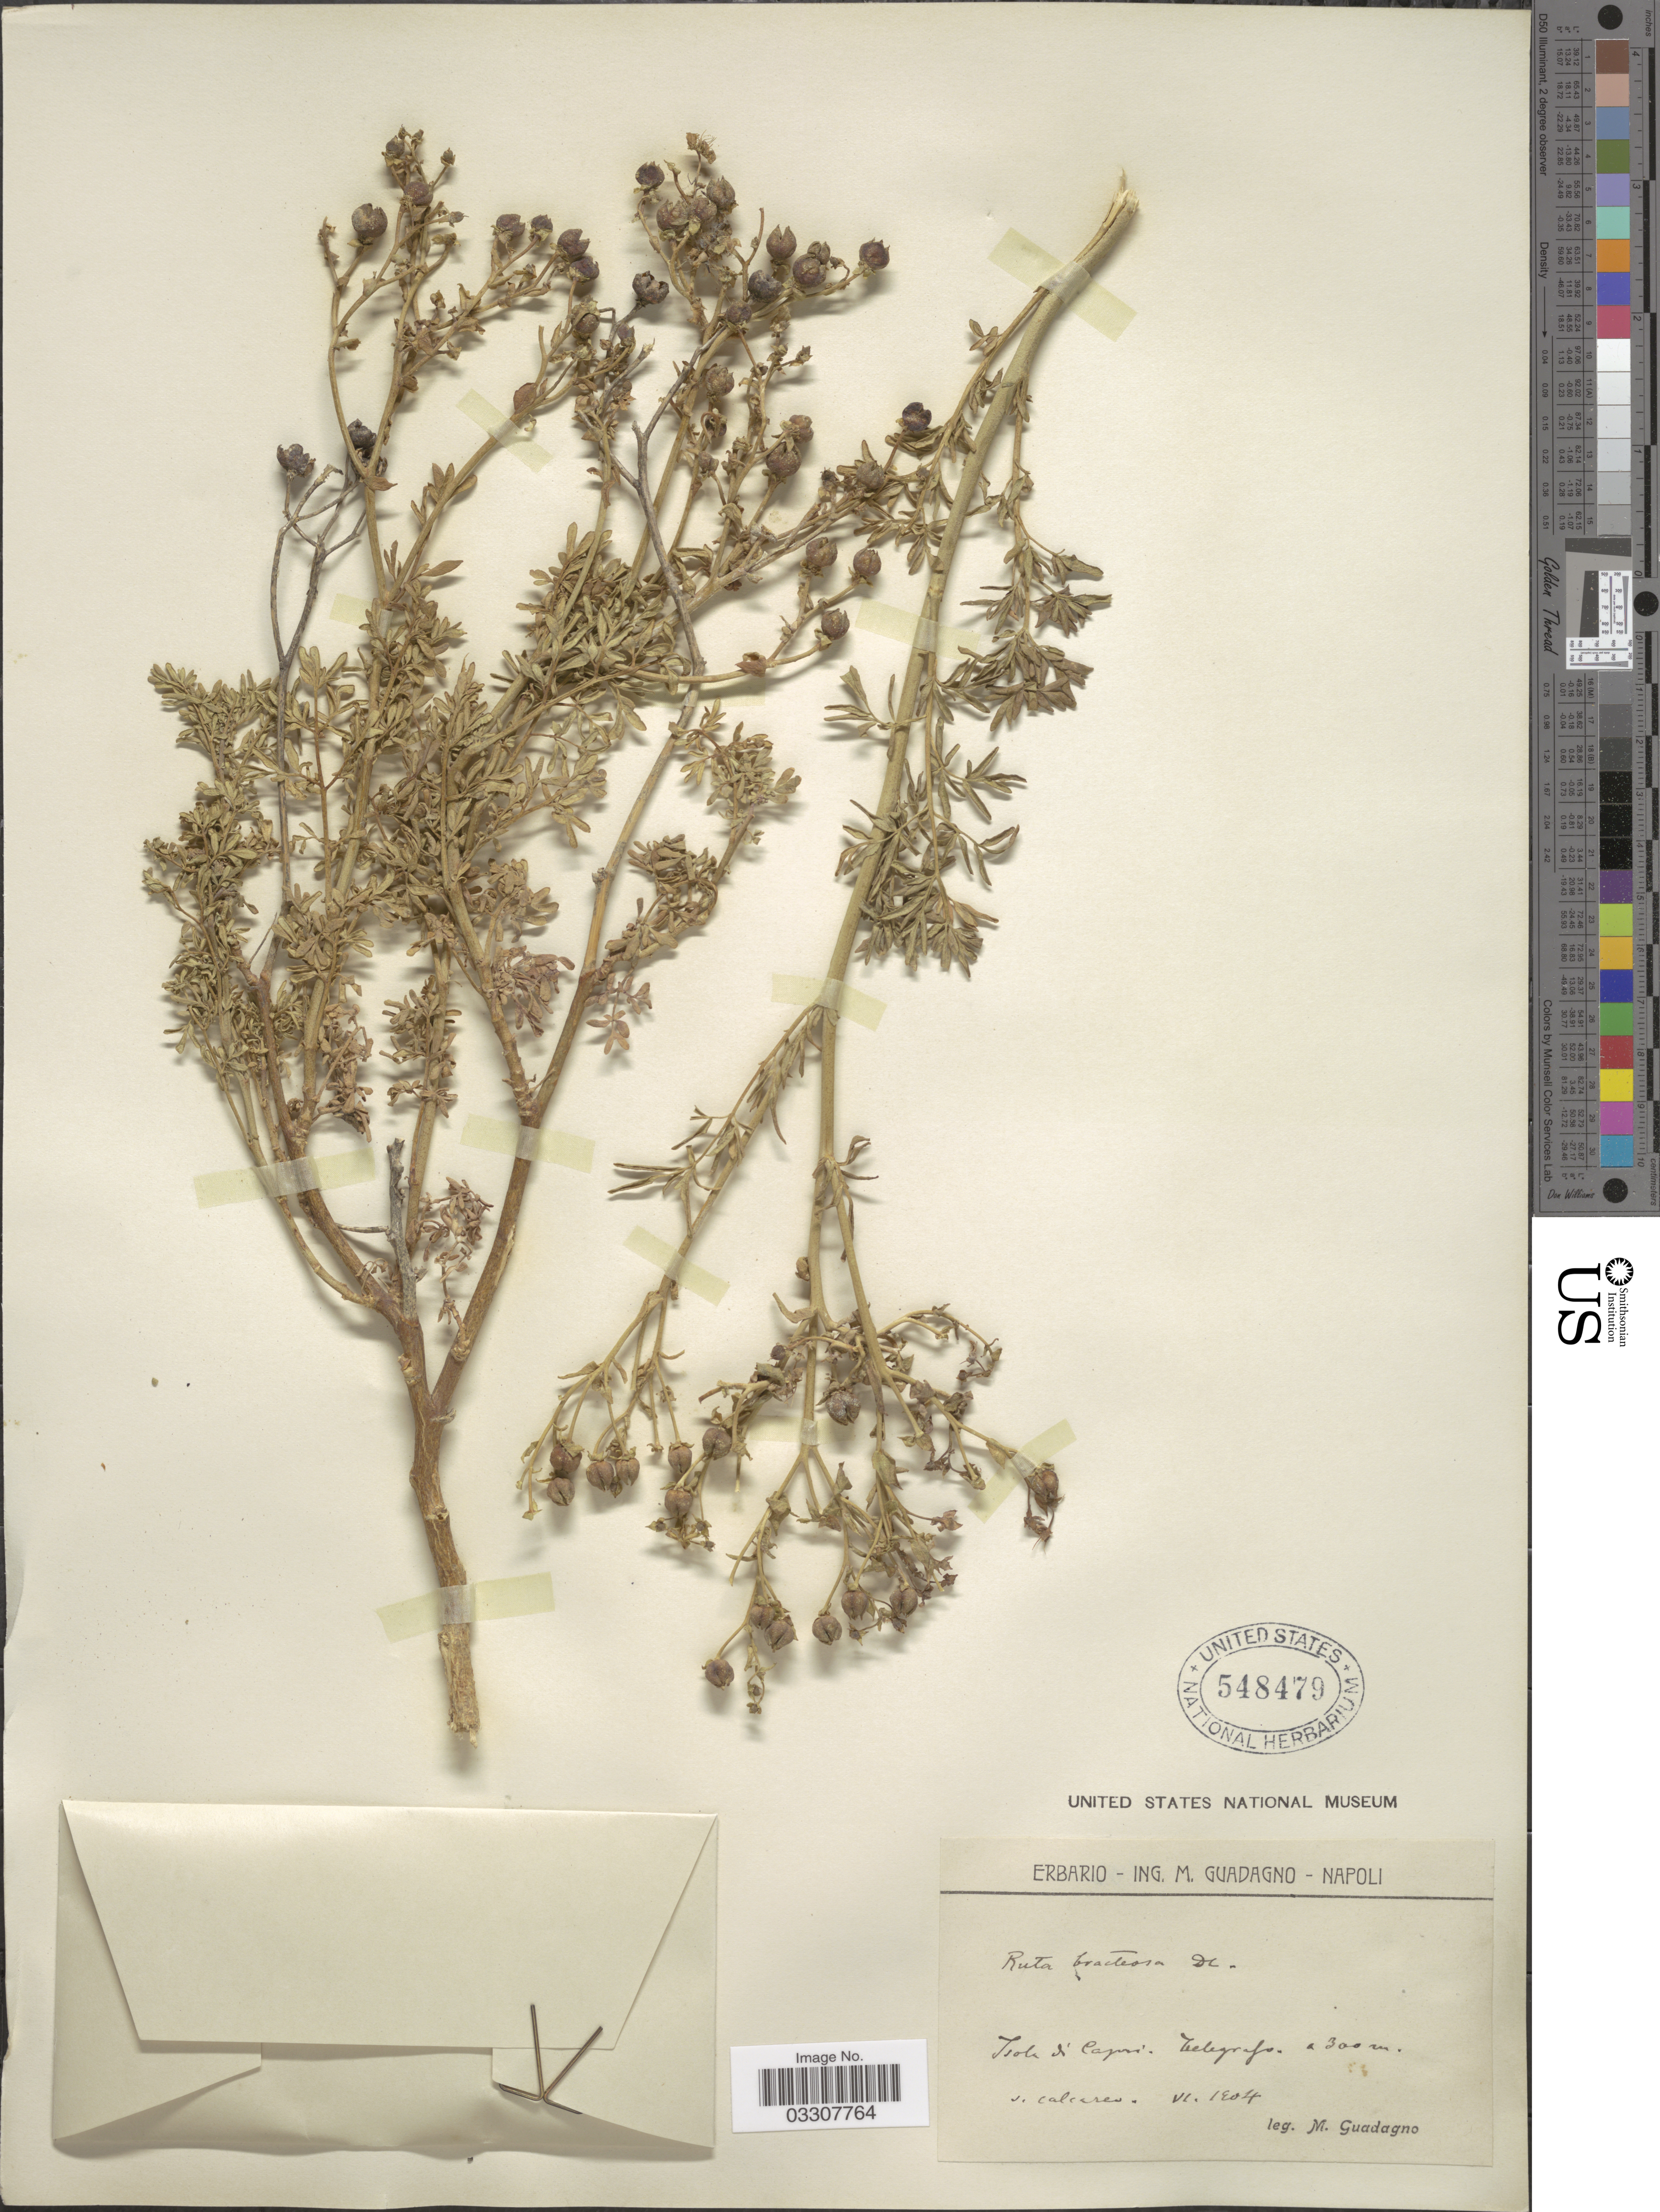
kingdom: Plantae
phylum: Tracheophyta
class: Magnoliopsida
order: Sapindales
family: Rutaceae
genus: Ruta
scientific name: Ruta chalepensis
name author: L.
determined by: Strong, Mark T., (BOT), Smithsonian Institution - National Museum of Natural History (UNITED STATES)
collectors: M. Guadagno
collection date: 1904-06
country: Italy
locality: Isole d'Capri, Telegrafo.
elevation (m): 300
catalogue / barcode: US 548479